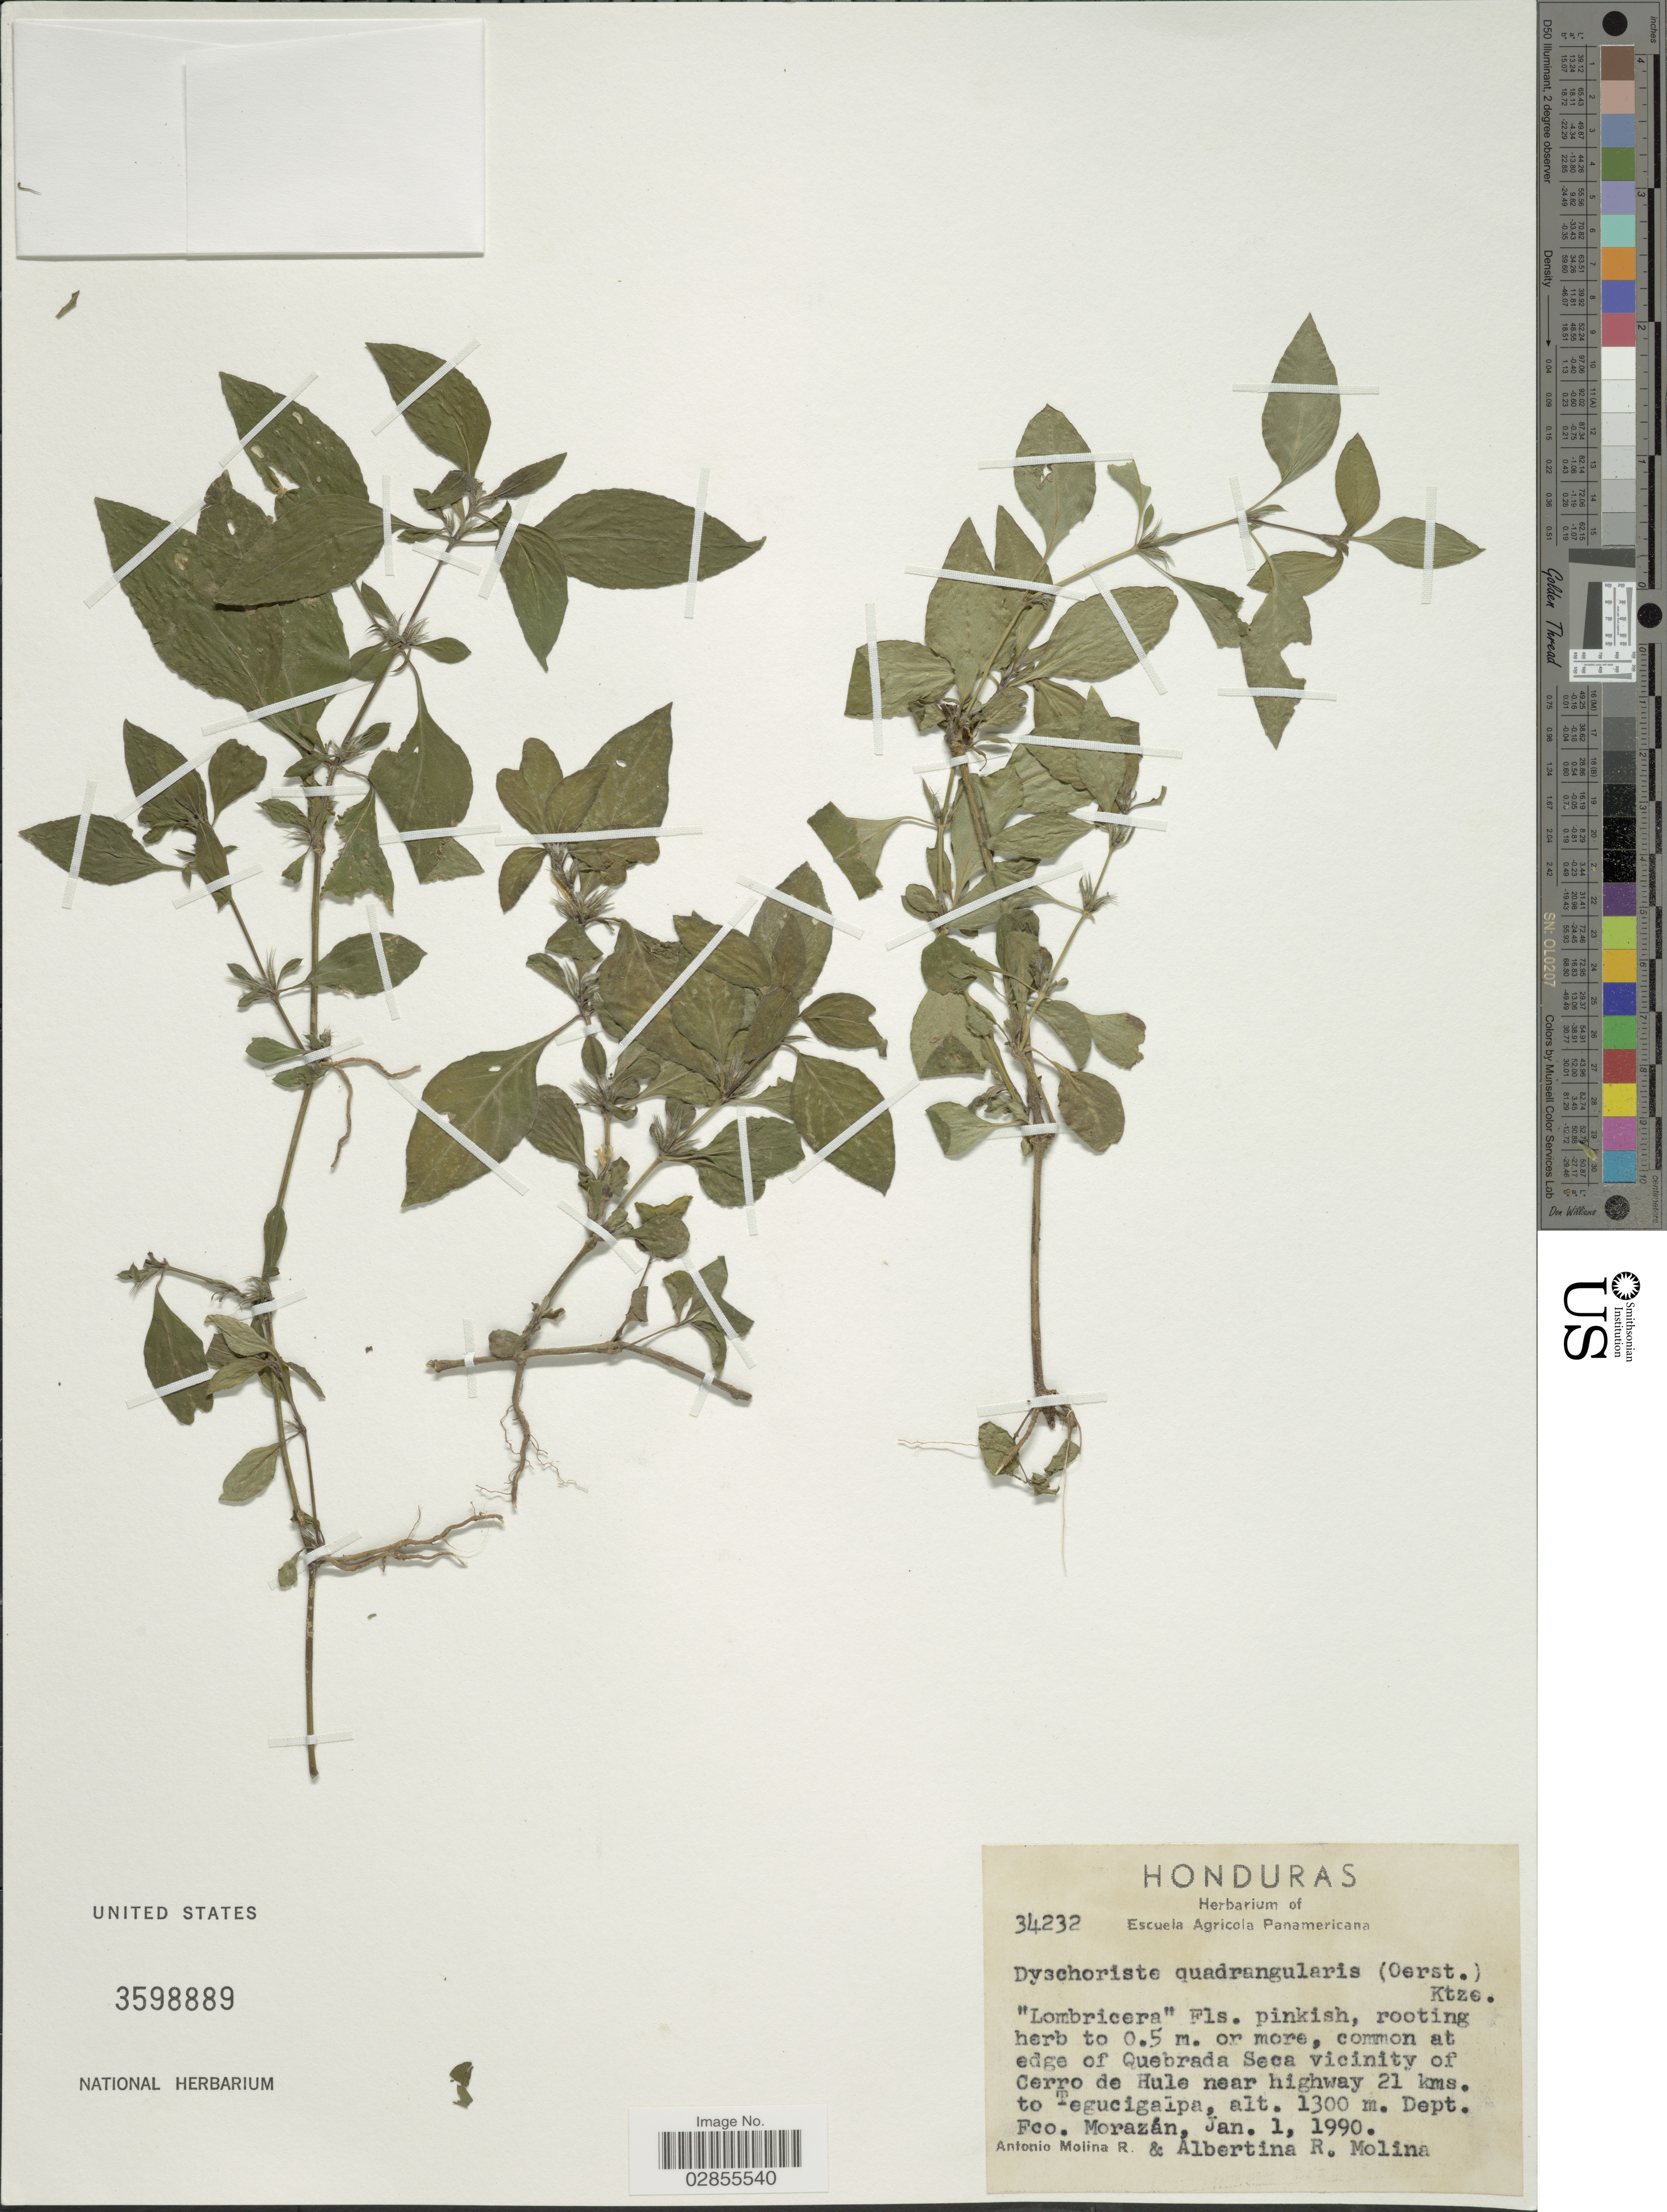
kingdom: Plantae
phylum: Tracheophyta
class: Magnoliopsida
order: Lamiales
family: Acanthaceae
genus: Dyschoriste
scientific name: Dyschoriste quadrangularis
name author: (Oerst.) Kuntze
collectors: A. Molina R. & A. R. Molina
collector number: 34232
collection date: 1990-01-01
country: Honduras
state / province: Fco. Morazán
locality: Common at edge of Quebrada Seca vicinity of Cerro de Hule near highway 21 kms. to Tegucigalpa. Dept.Fco. Morazán.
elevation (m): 1300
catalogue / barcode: US 3598889